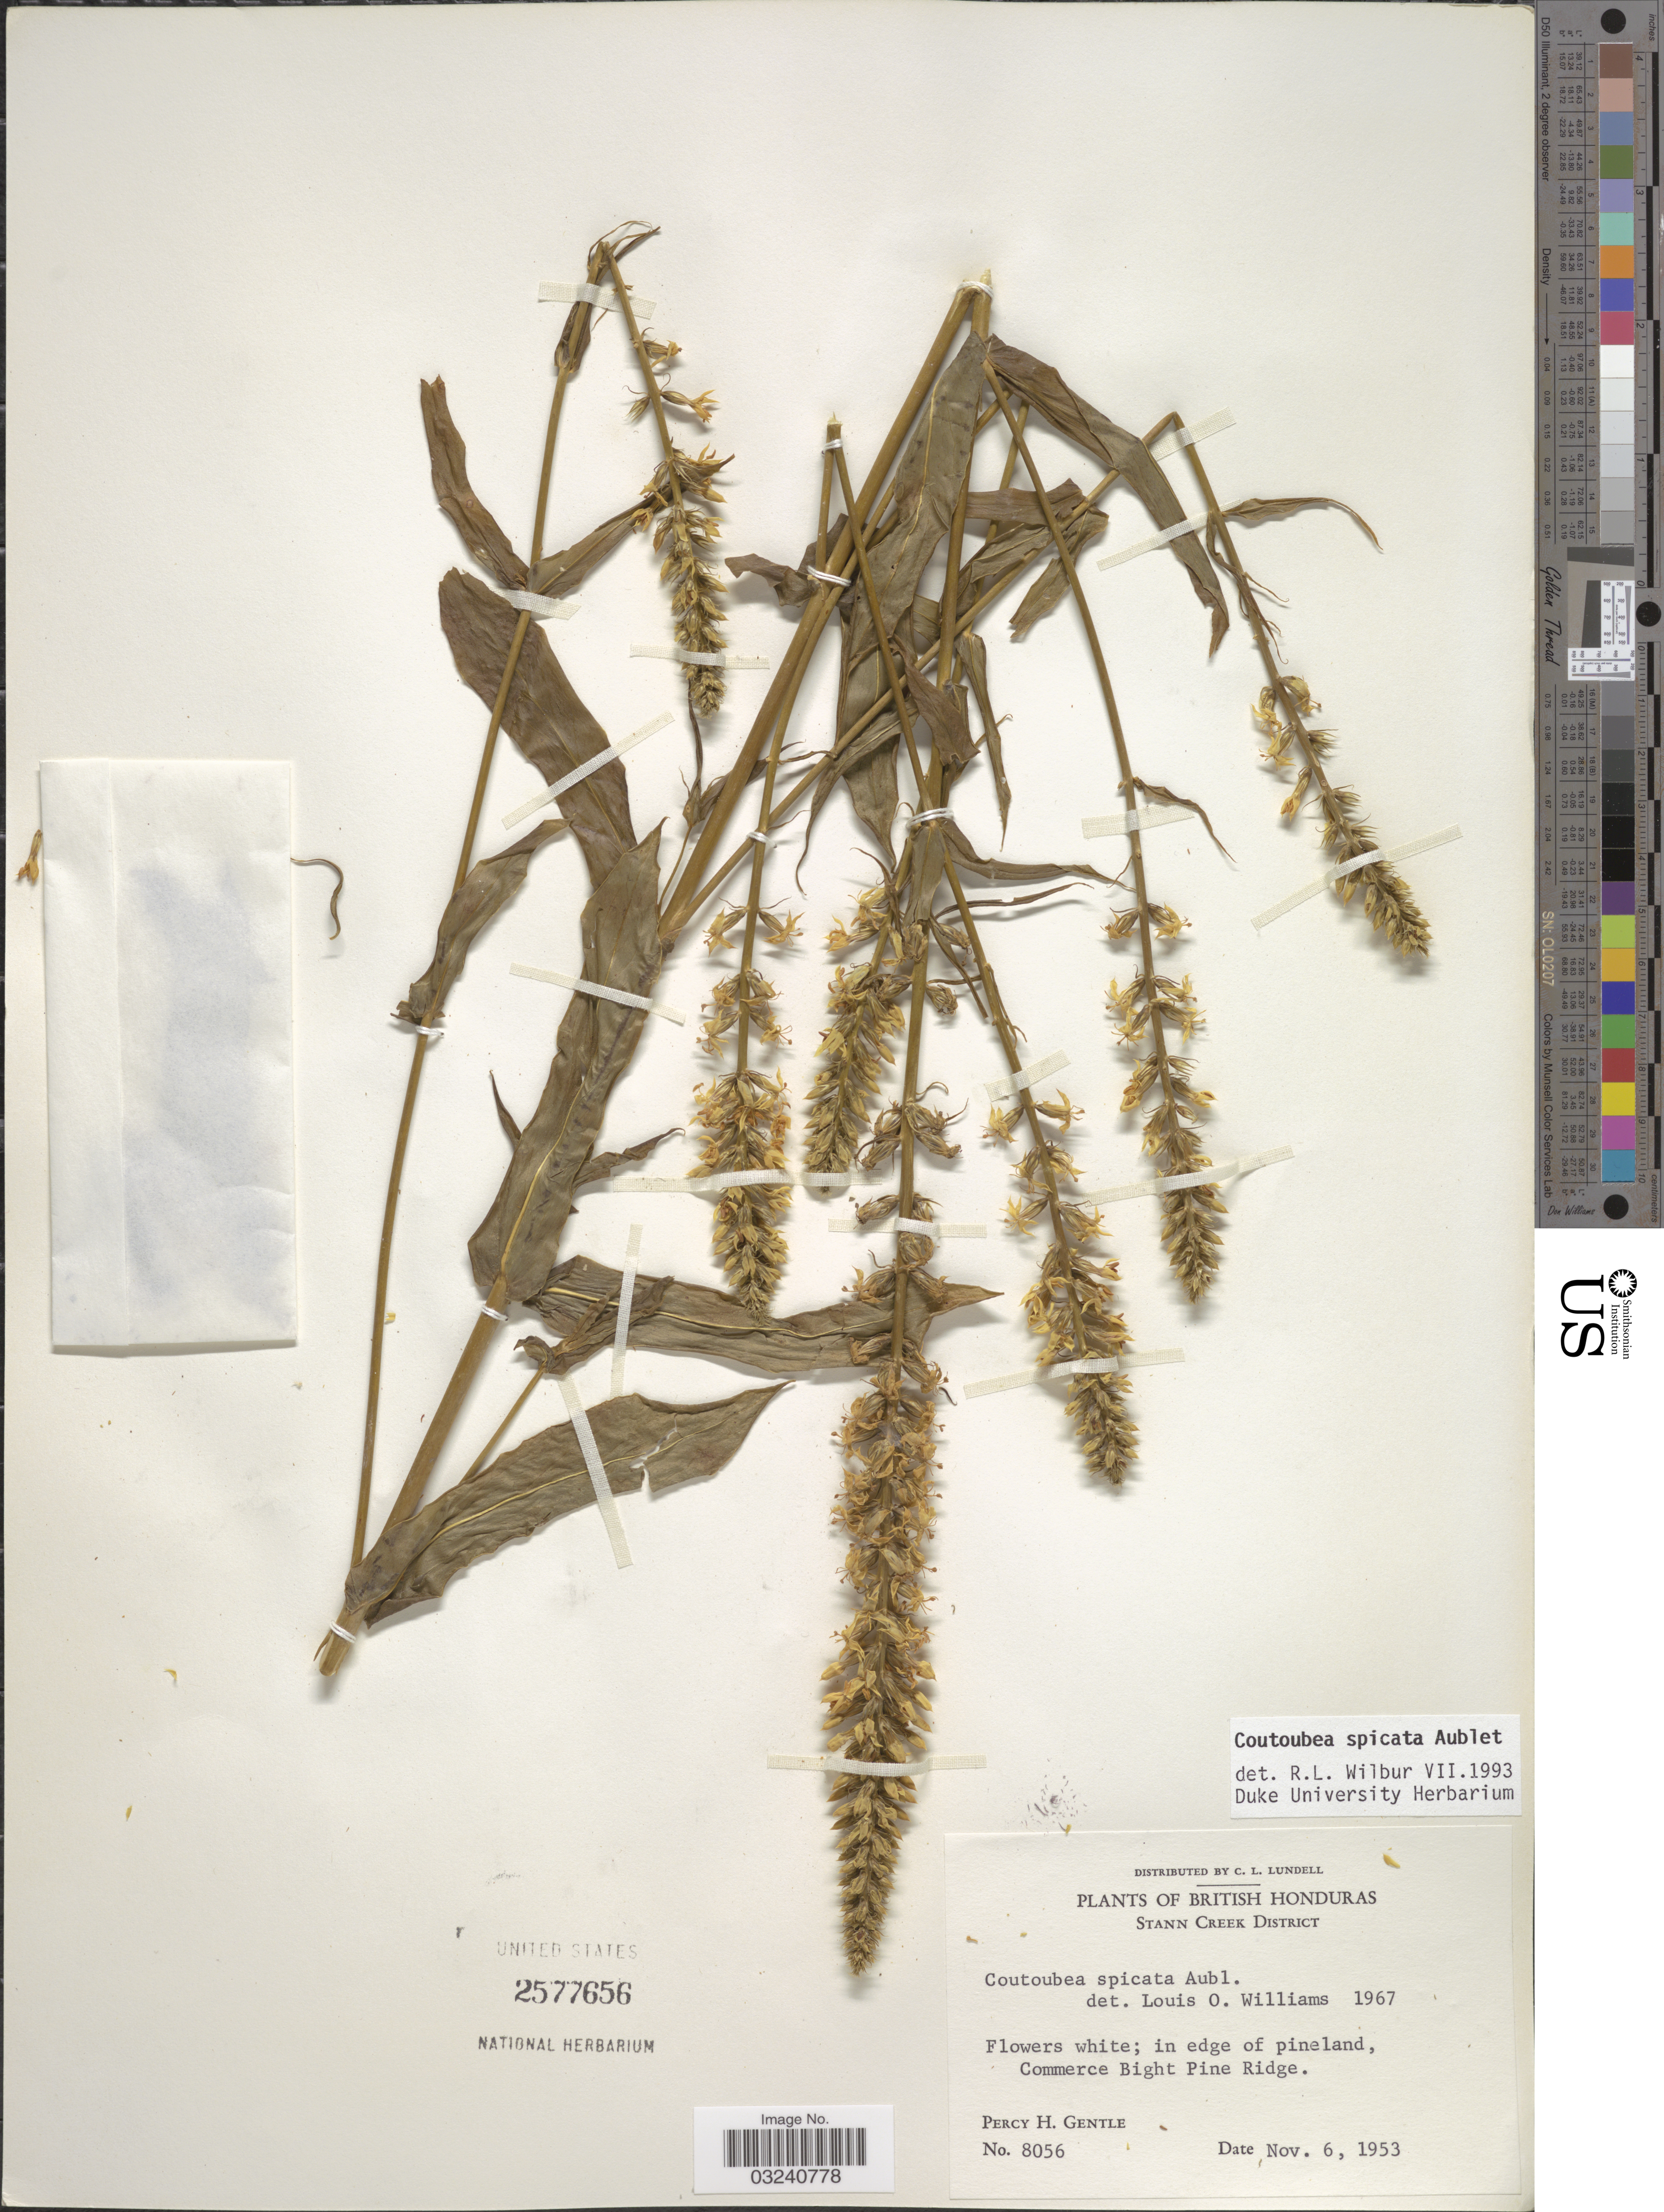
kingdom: Plantae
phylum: Tracheophyta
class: Magnoliopsida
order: Gentianales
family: Gentianaceae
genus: Coutoubea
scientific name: Coutoubea spicata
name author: Aubl.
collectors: P. H. Gentle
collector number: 8056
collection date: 1953-11-06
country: Belize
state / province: Stann Creek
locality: British Honduras. Stann Creek District. Commerce Bight Pine Ridge.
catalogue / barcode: US 2577656